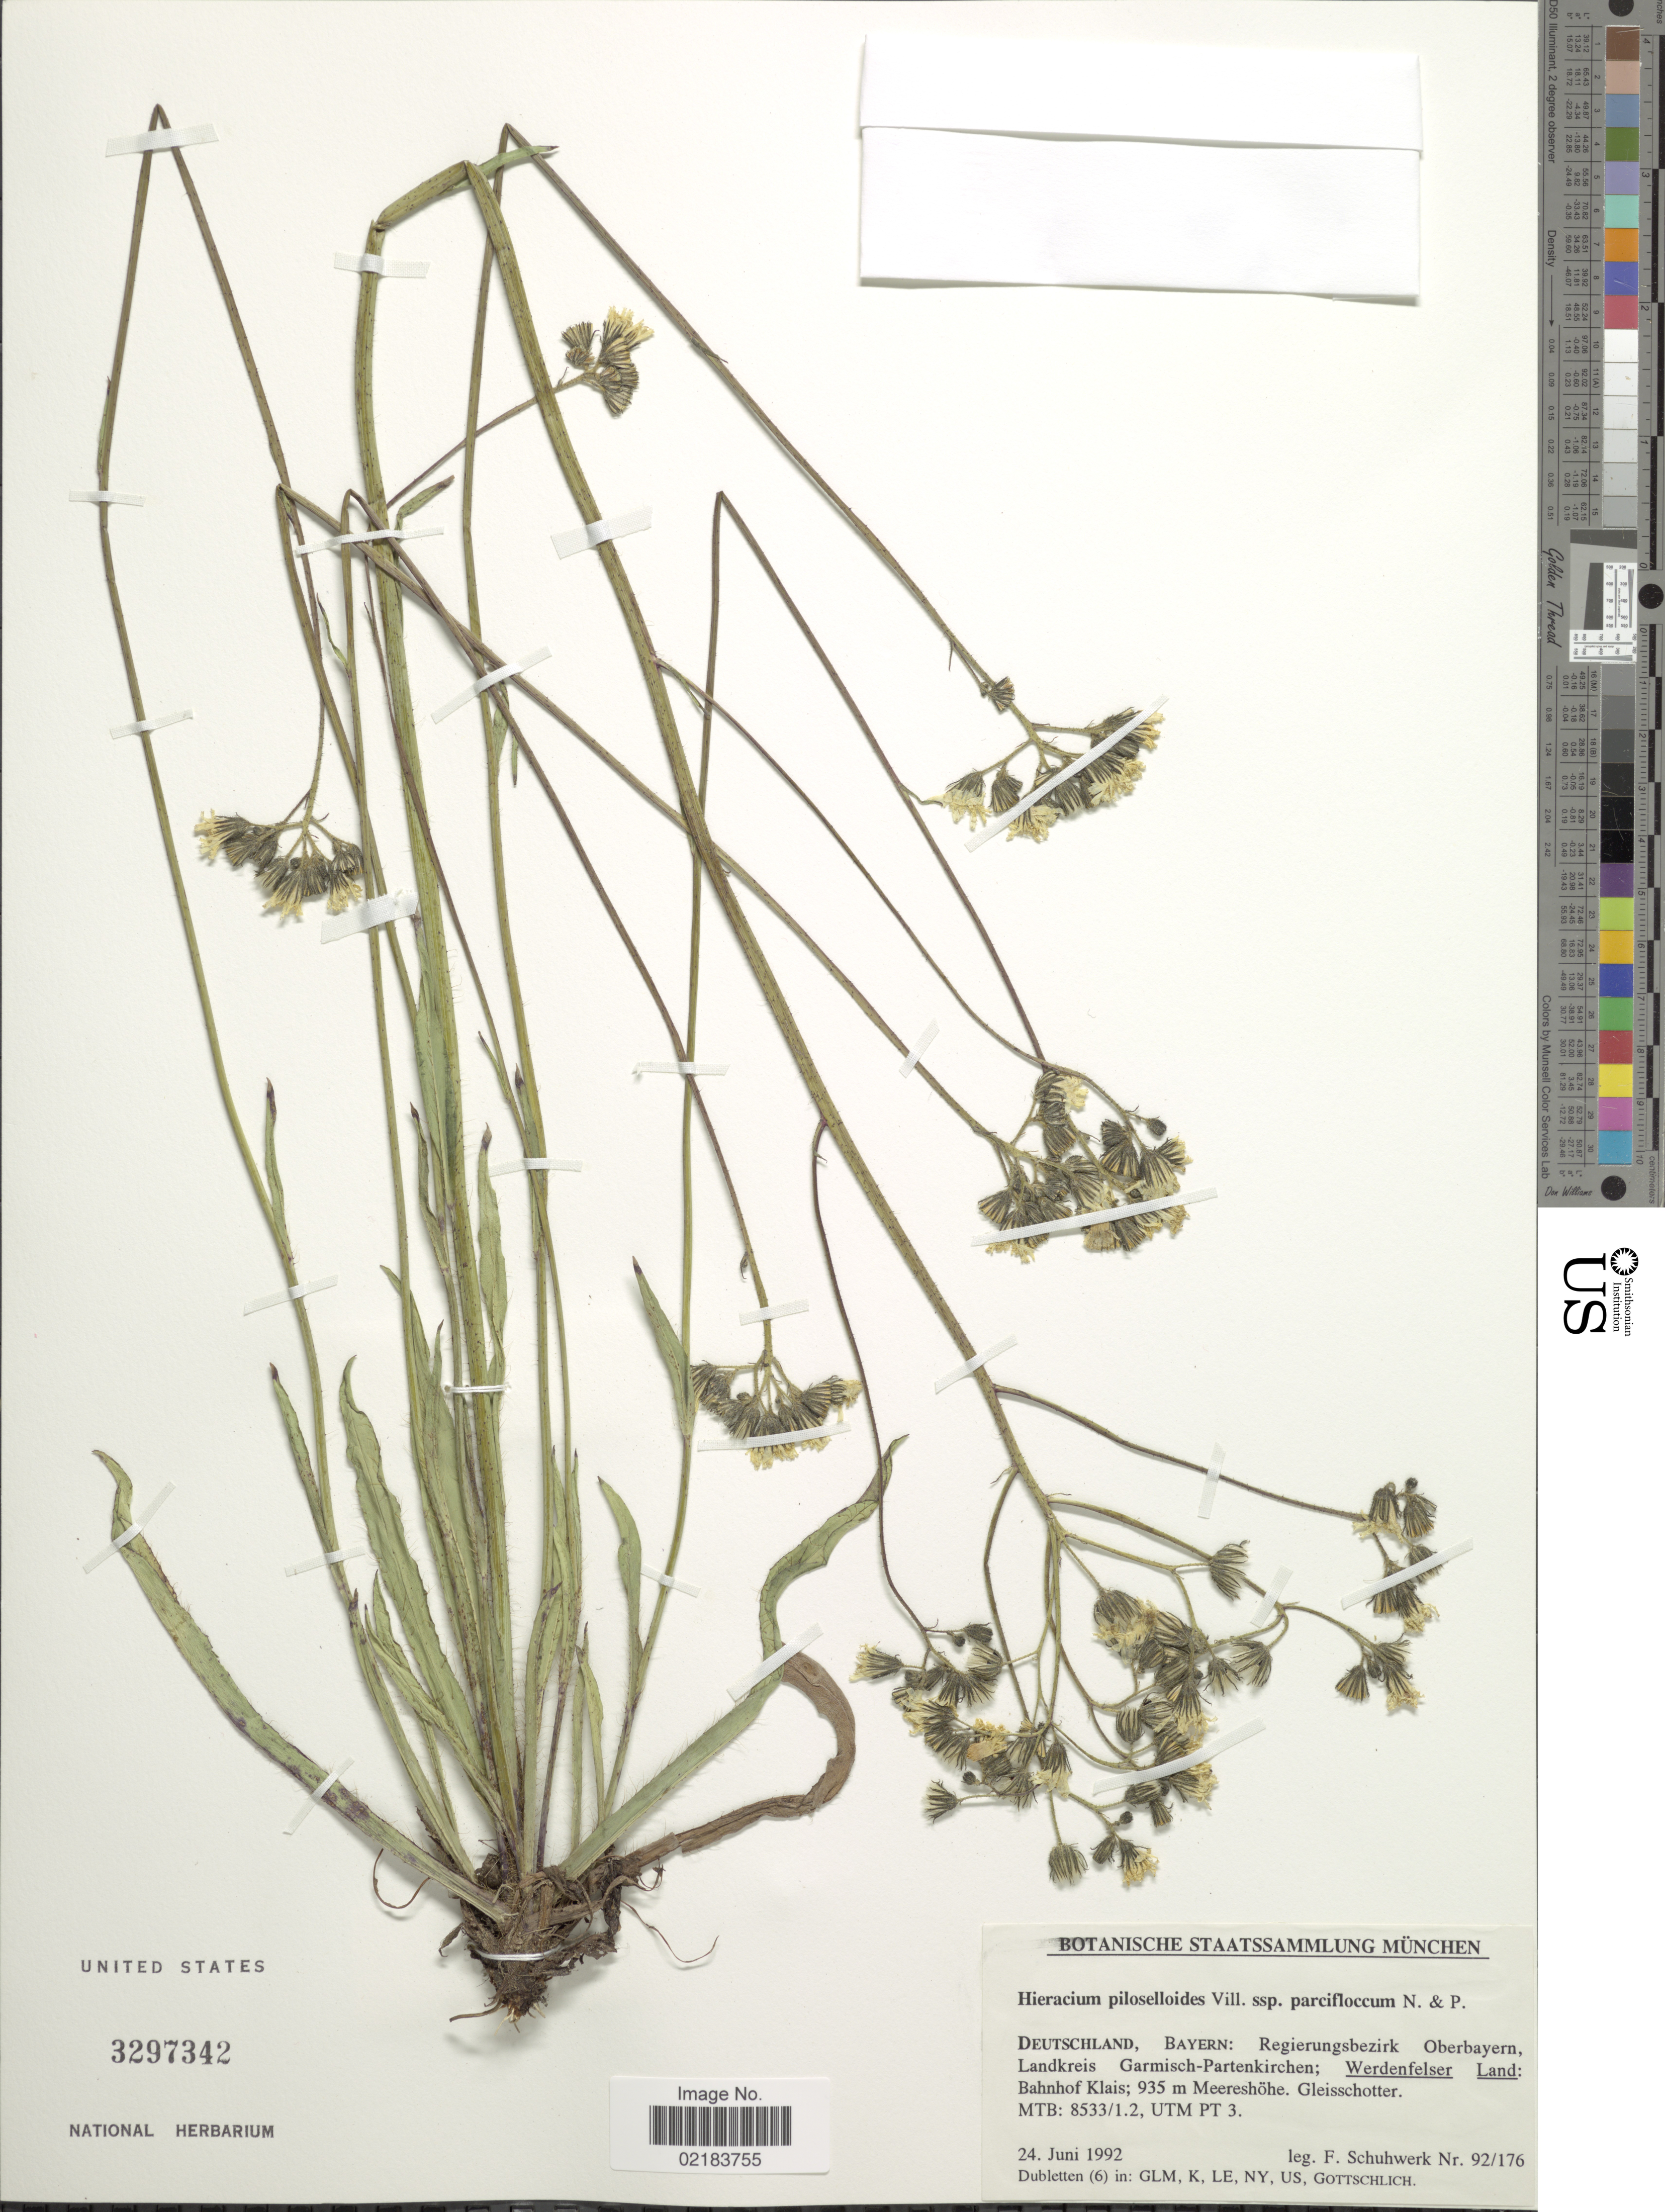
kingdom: Plantae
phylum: Tracheophyta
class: Magnoliopsida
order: Asterales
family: Asteraceae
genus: Pilosella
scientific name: Pilosella piloselloides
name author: (Vill.) Soják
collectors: Schuhwerk, F.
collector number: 92/176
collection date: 1992-06-24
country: Germany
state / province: Bayern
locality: Deutschland, Bayern: Regierungsbezirk Oberbayern, Landkreis Garmisch-Partenkirchen; Werdenfelser Land: Bahnhof Klais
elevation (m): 935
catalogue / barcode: US 3297342